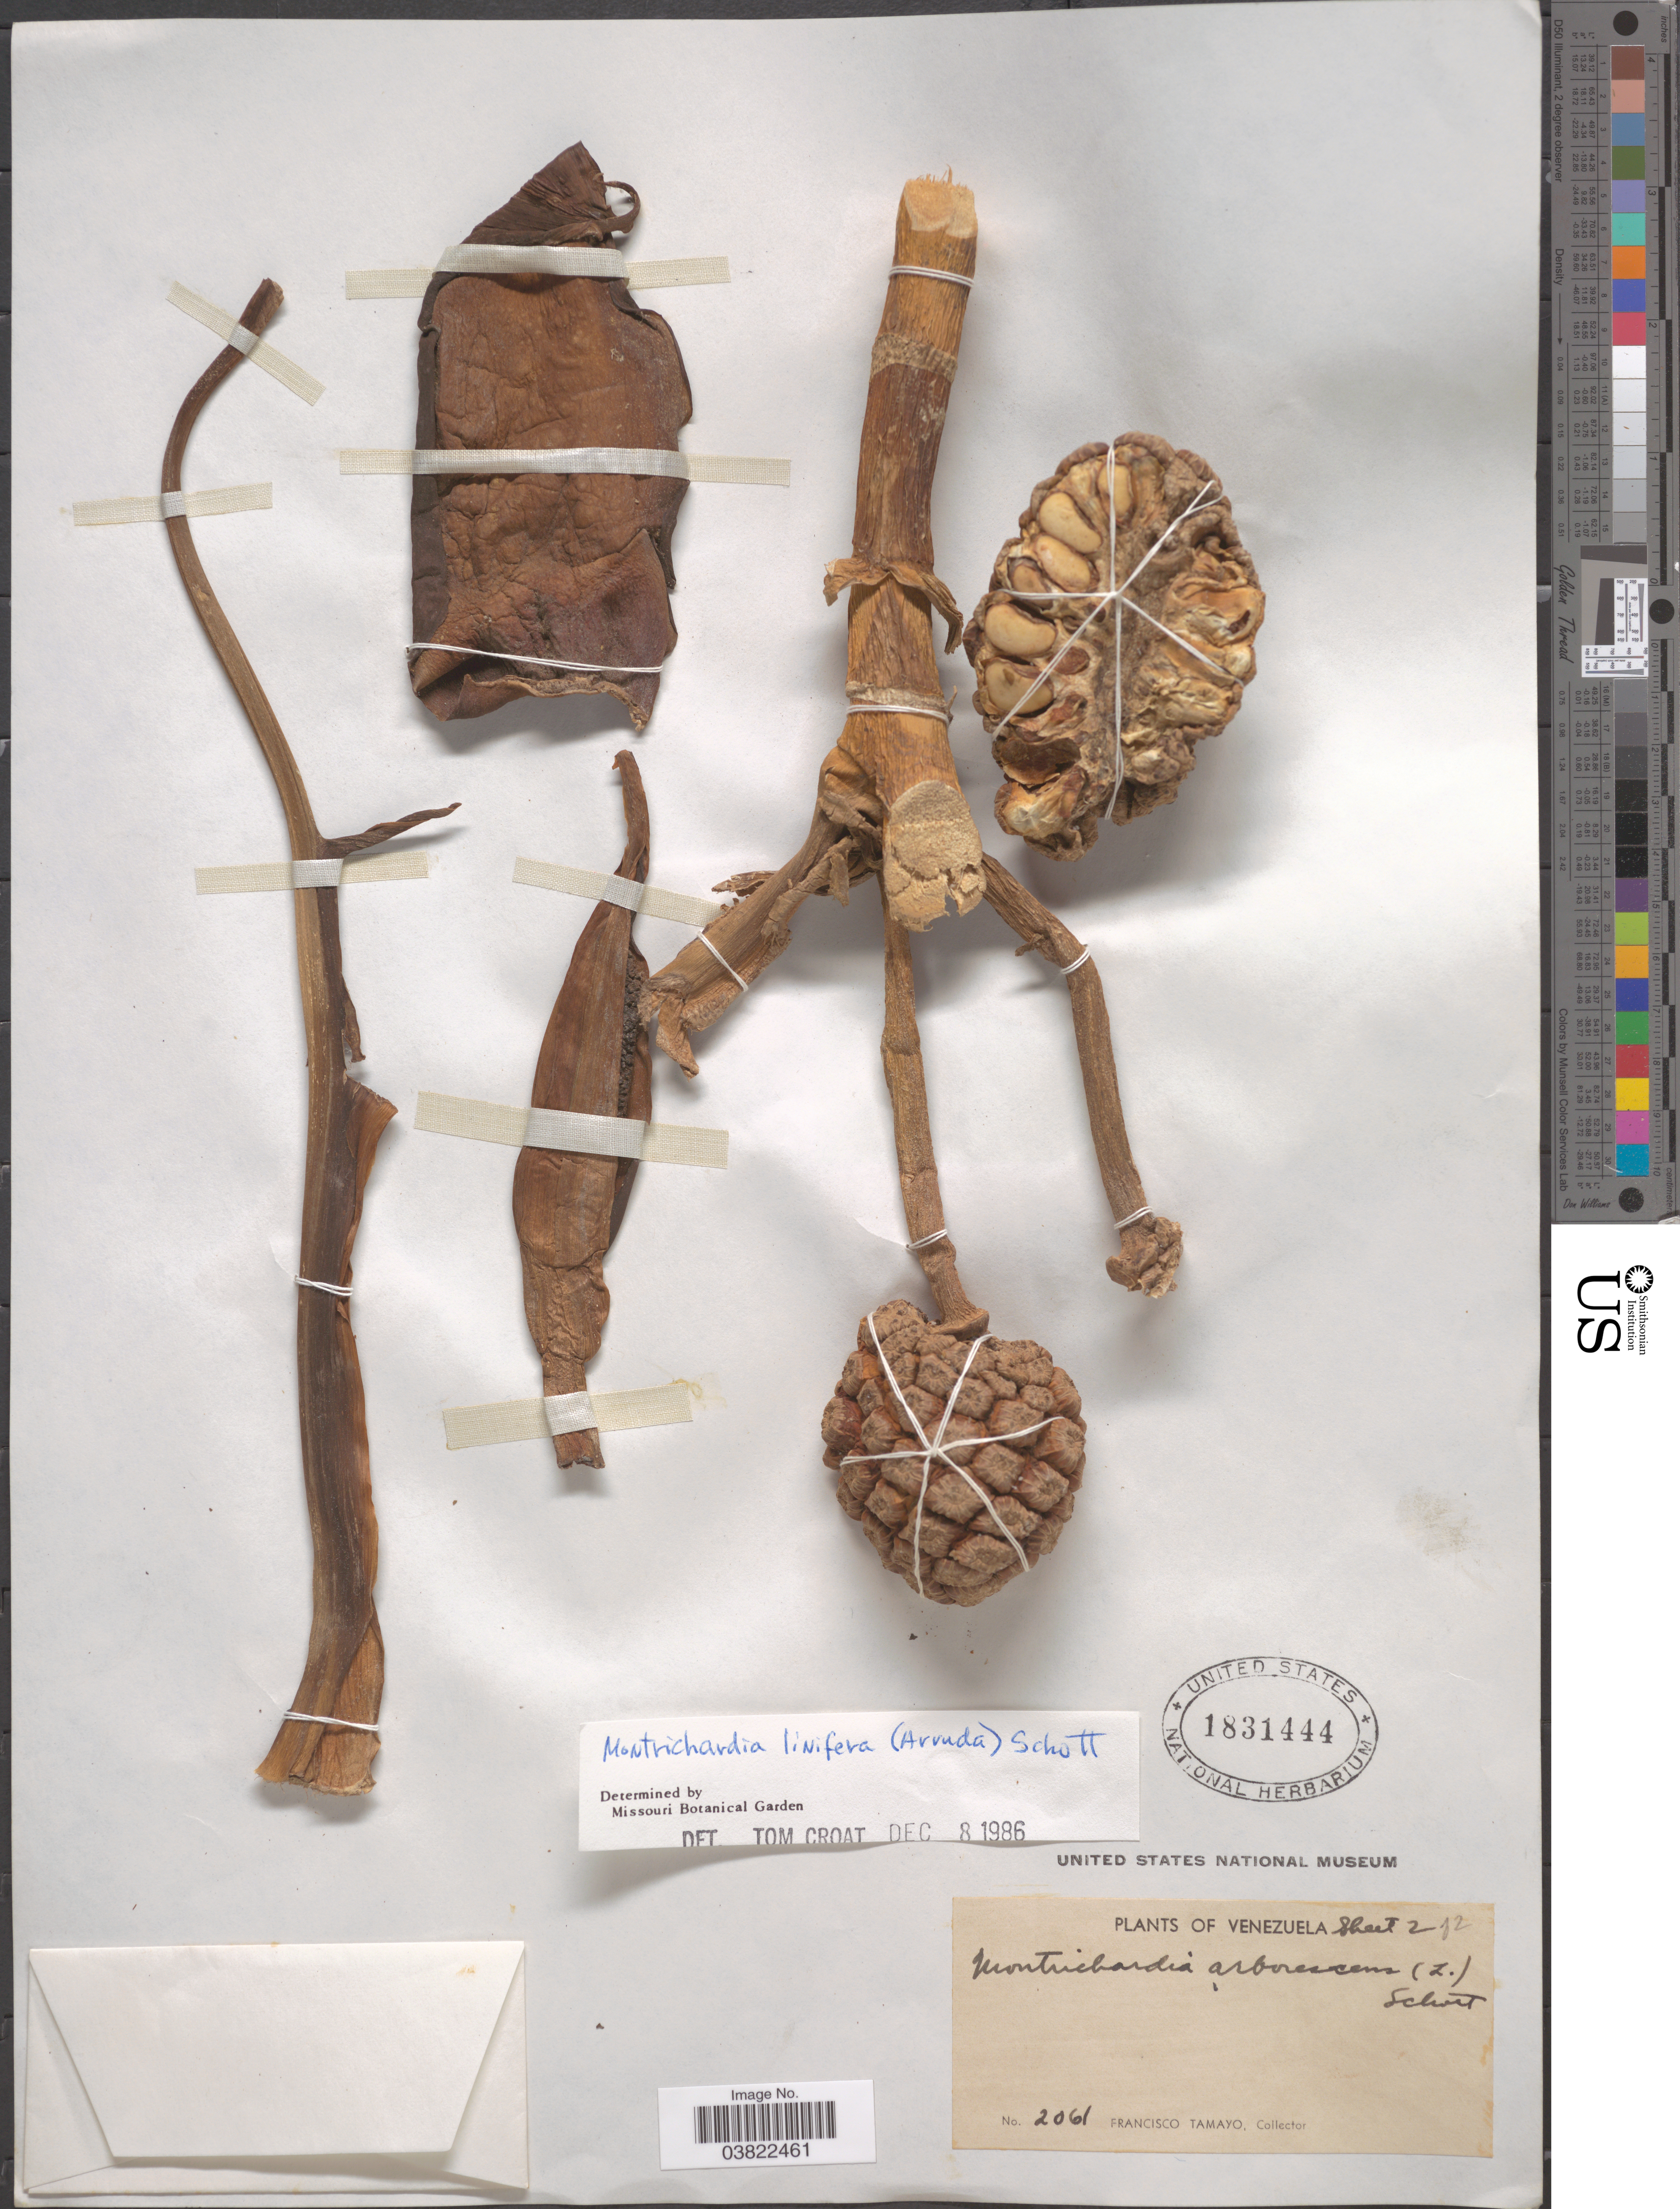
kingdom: Plantae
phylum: Tracheophyta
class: Liliopsida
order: Alismatales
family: Araceae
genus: Montrichardia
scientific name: Montrichardia linifera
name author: (Arruda) Schott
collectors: F. Tamayo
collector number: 2061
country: Venezuela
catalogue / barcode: US 1831444